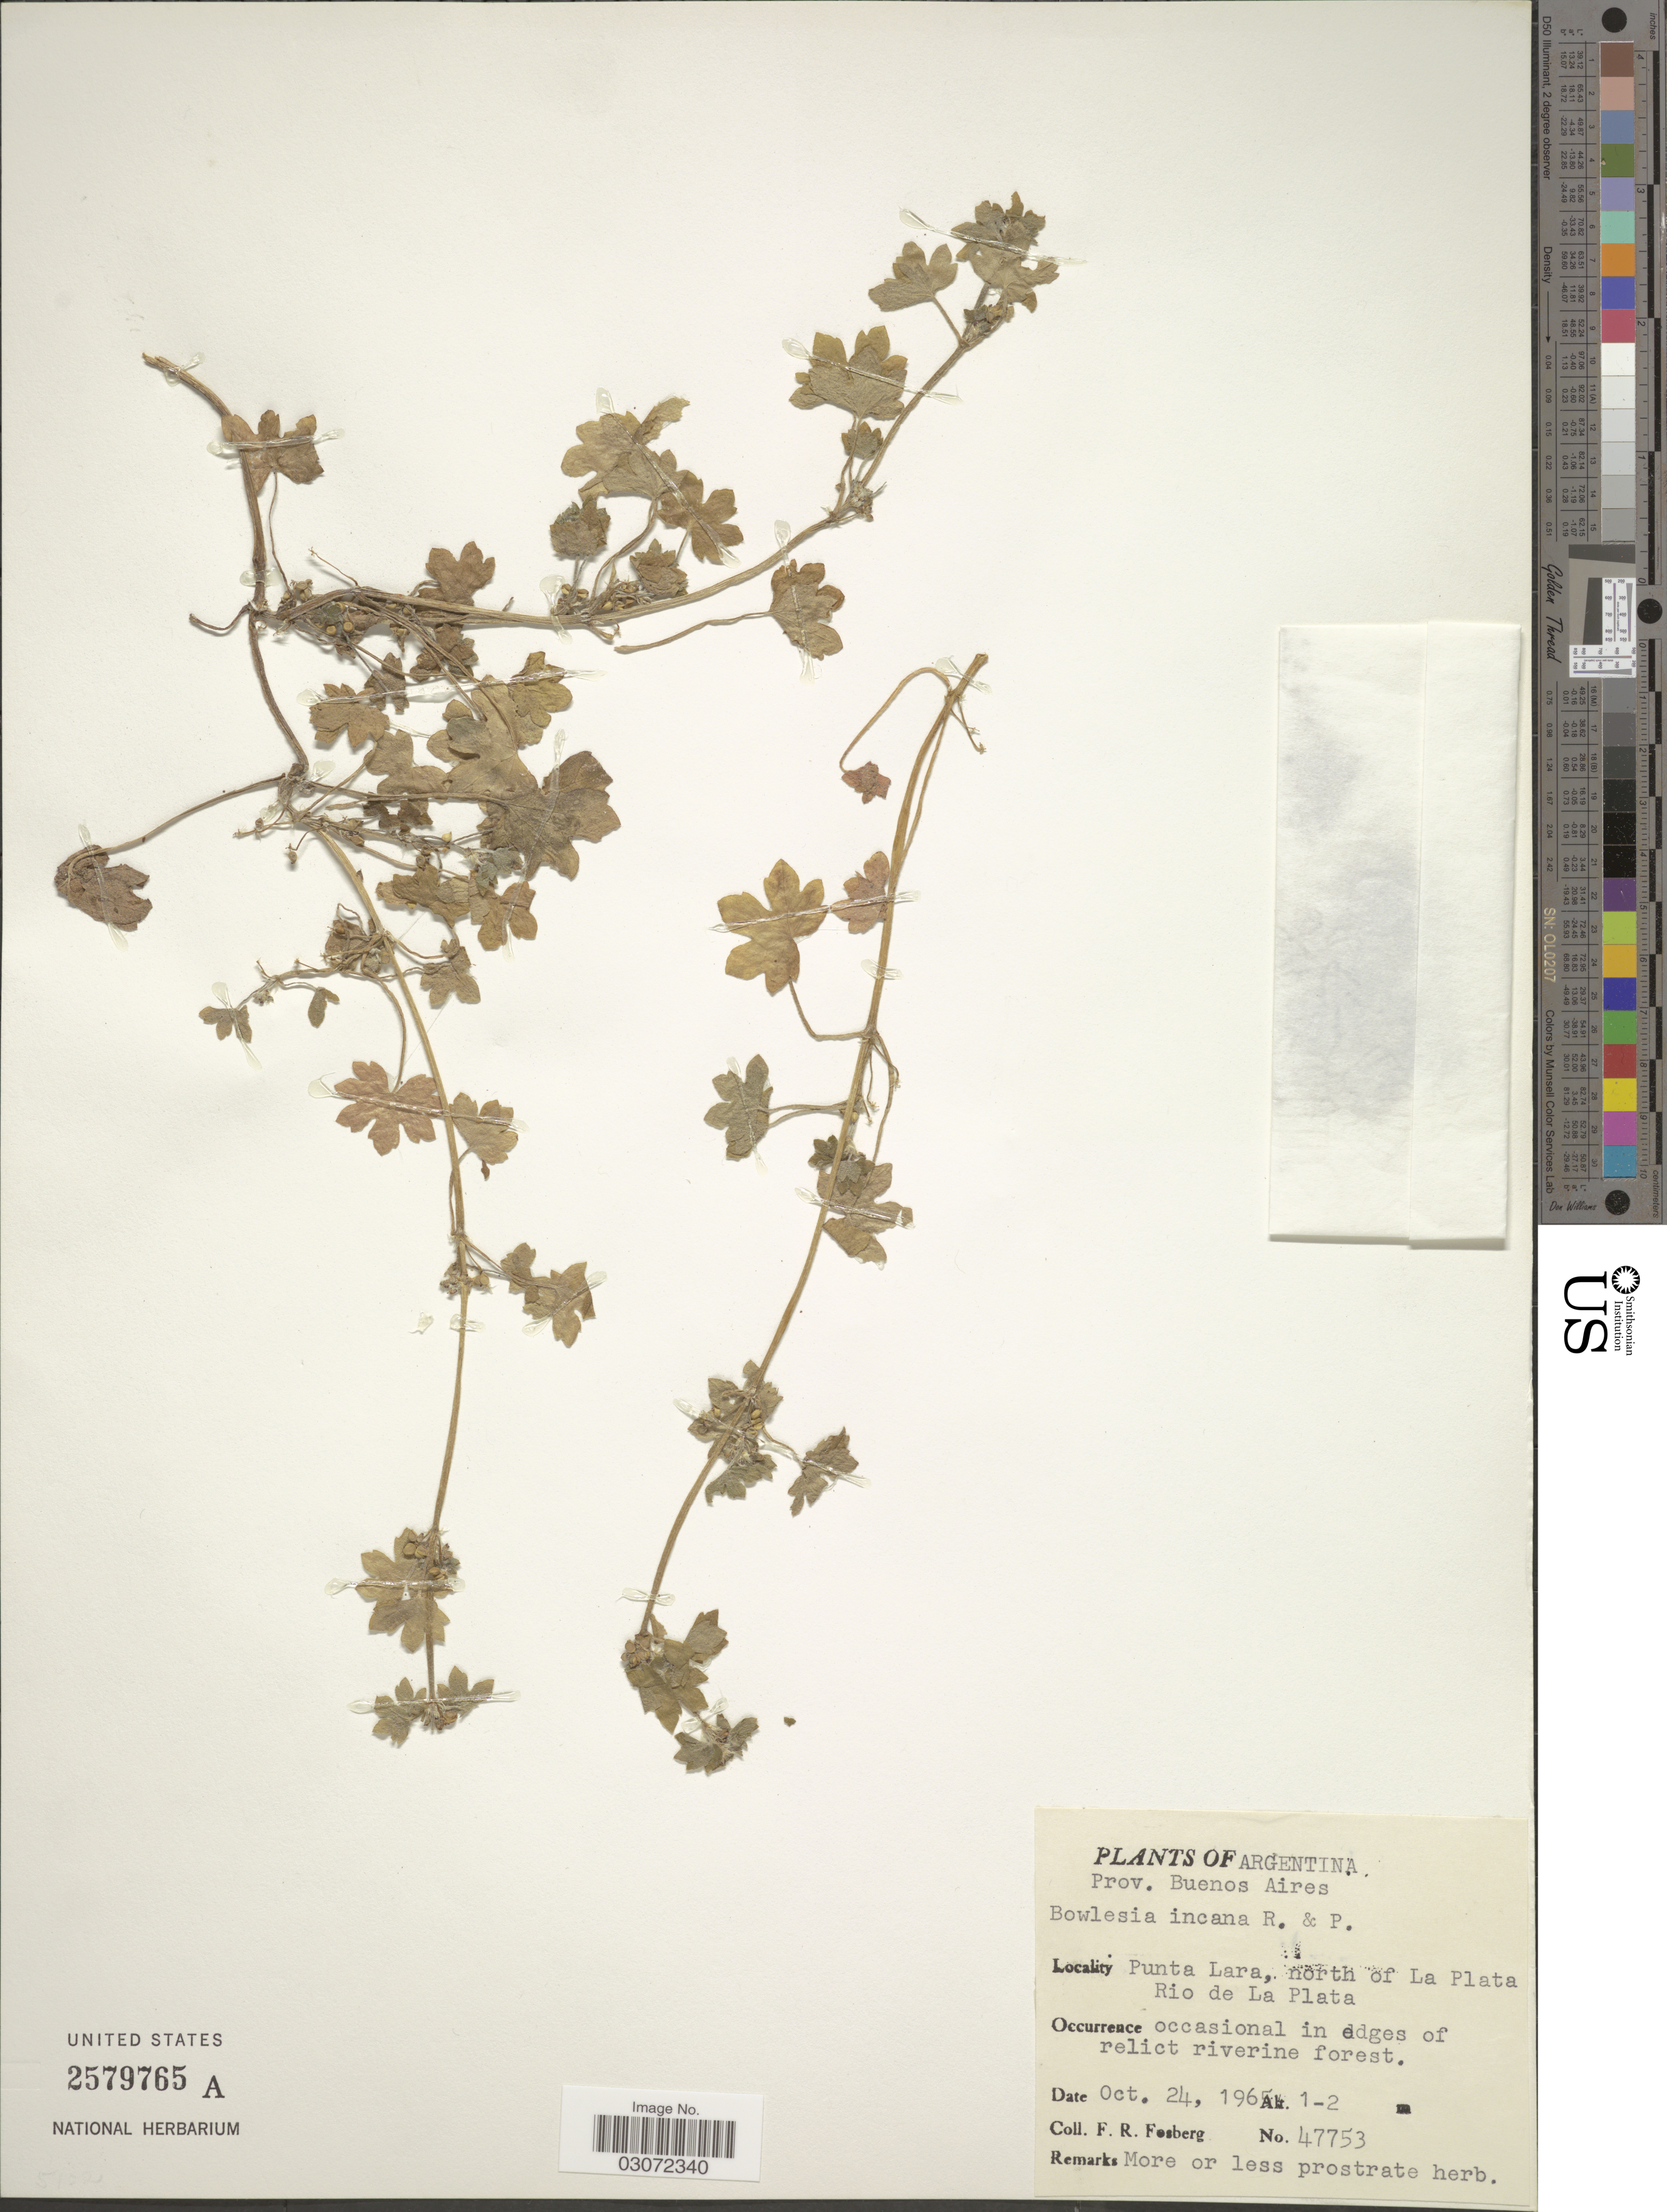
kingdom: Plantae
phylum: Tracheophyta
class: Magnoliopsida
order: Apiales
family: Apiaceae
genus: Bowlesia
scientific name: Bowlesia incana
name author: Ruiz & Pav.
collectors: F. R. Fosberg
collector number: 47753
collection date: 1965-10-24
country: Argentina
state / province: Buenos Aires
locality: Punta Lara, north of La Plata Rio de La Plata.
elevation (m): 1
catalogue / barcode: US 2579765A